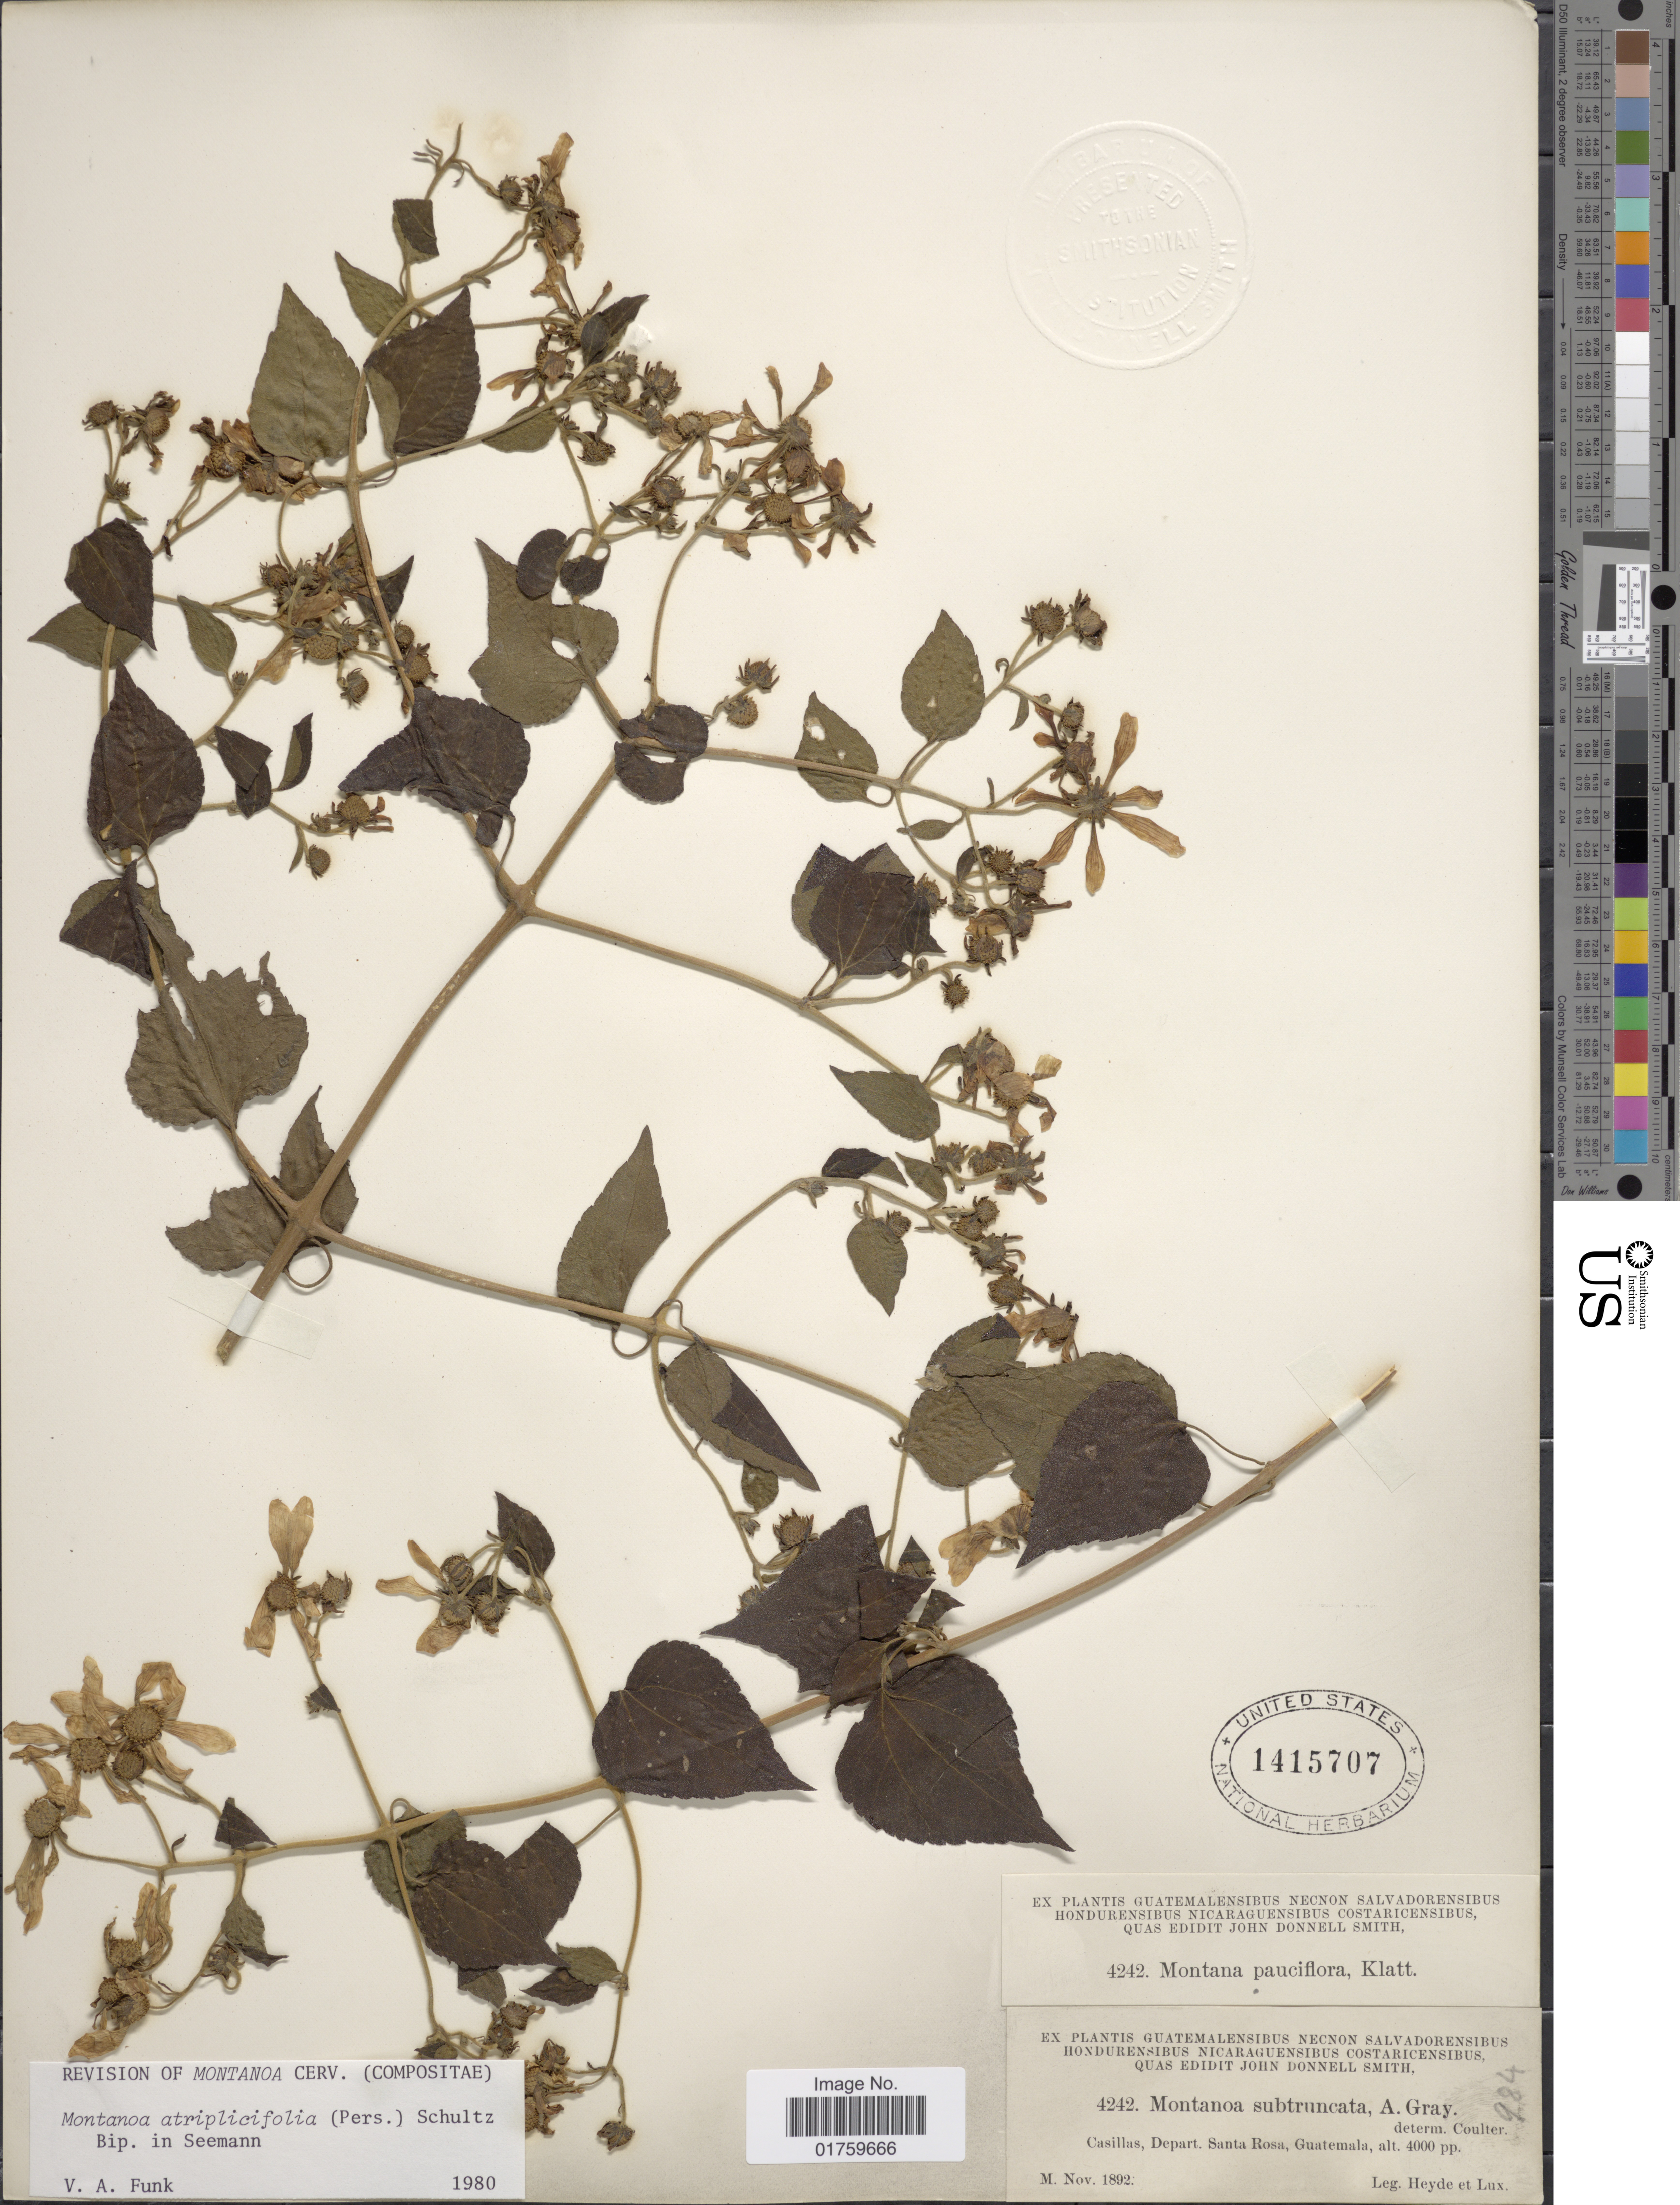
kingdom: Plantae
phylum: Tracheophyta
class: Magnoliopsida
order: Asterales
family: Asteraceae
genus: Montanoa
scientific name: Montanoa atriplicifolia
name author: (Pers.) Sch. Bip.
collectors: Heyde & Lux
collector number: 4242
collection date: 1892-11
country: Guatemala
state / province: Santa Rosa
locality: Casillas.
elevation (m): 1219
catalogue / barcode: US 1415707